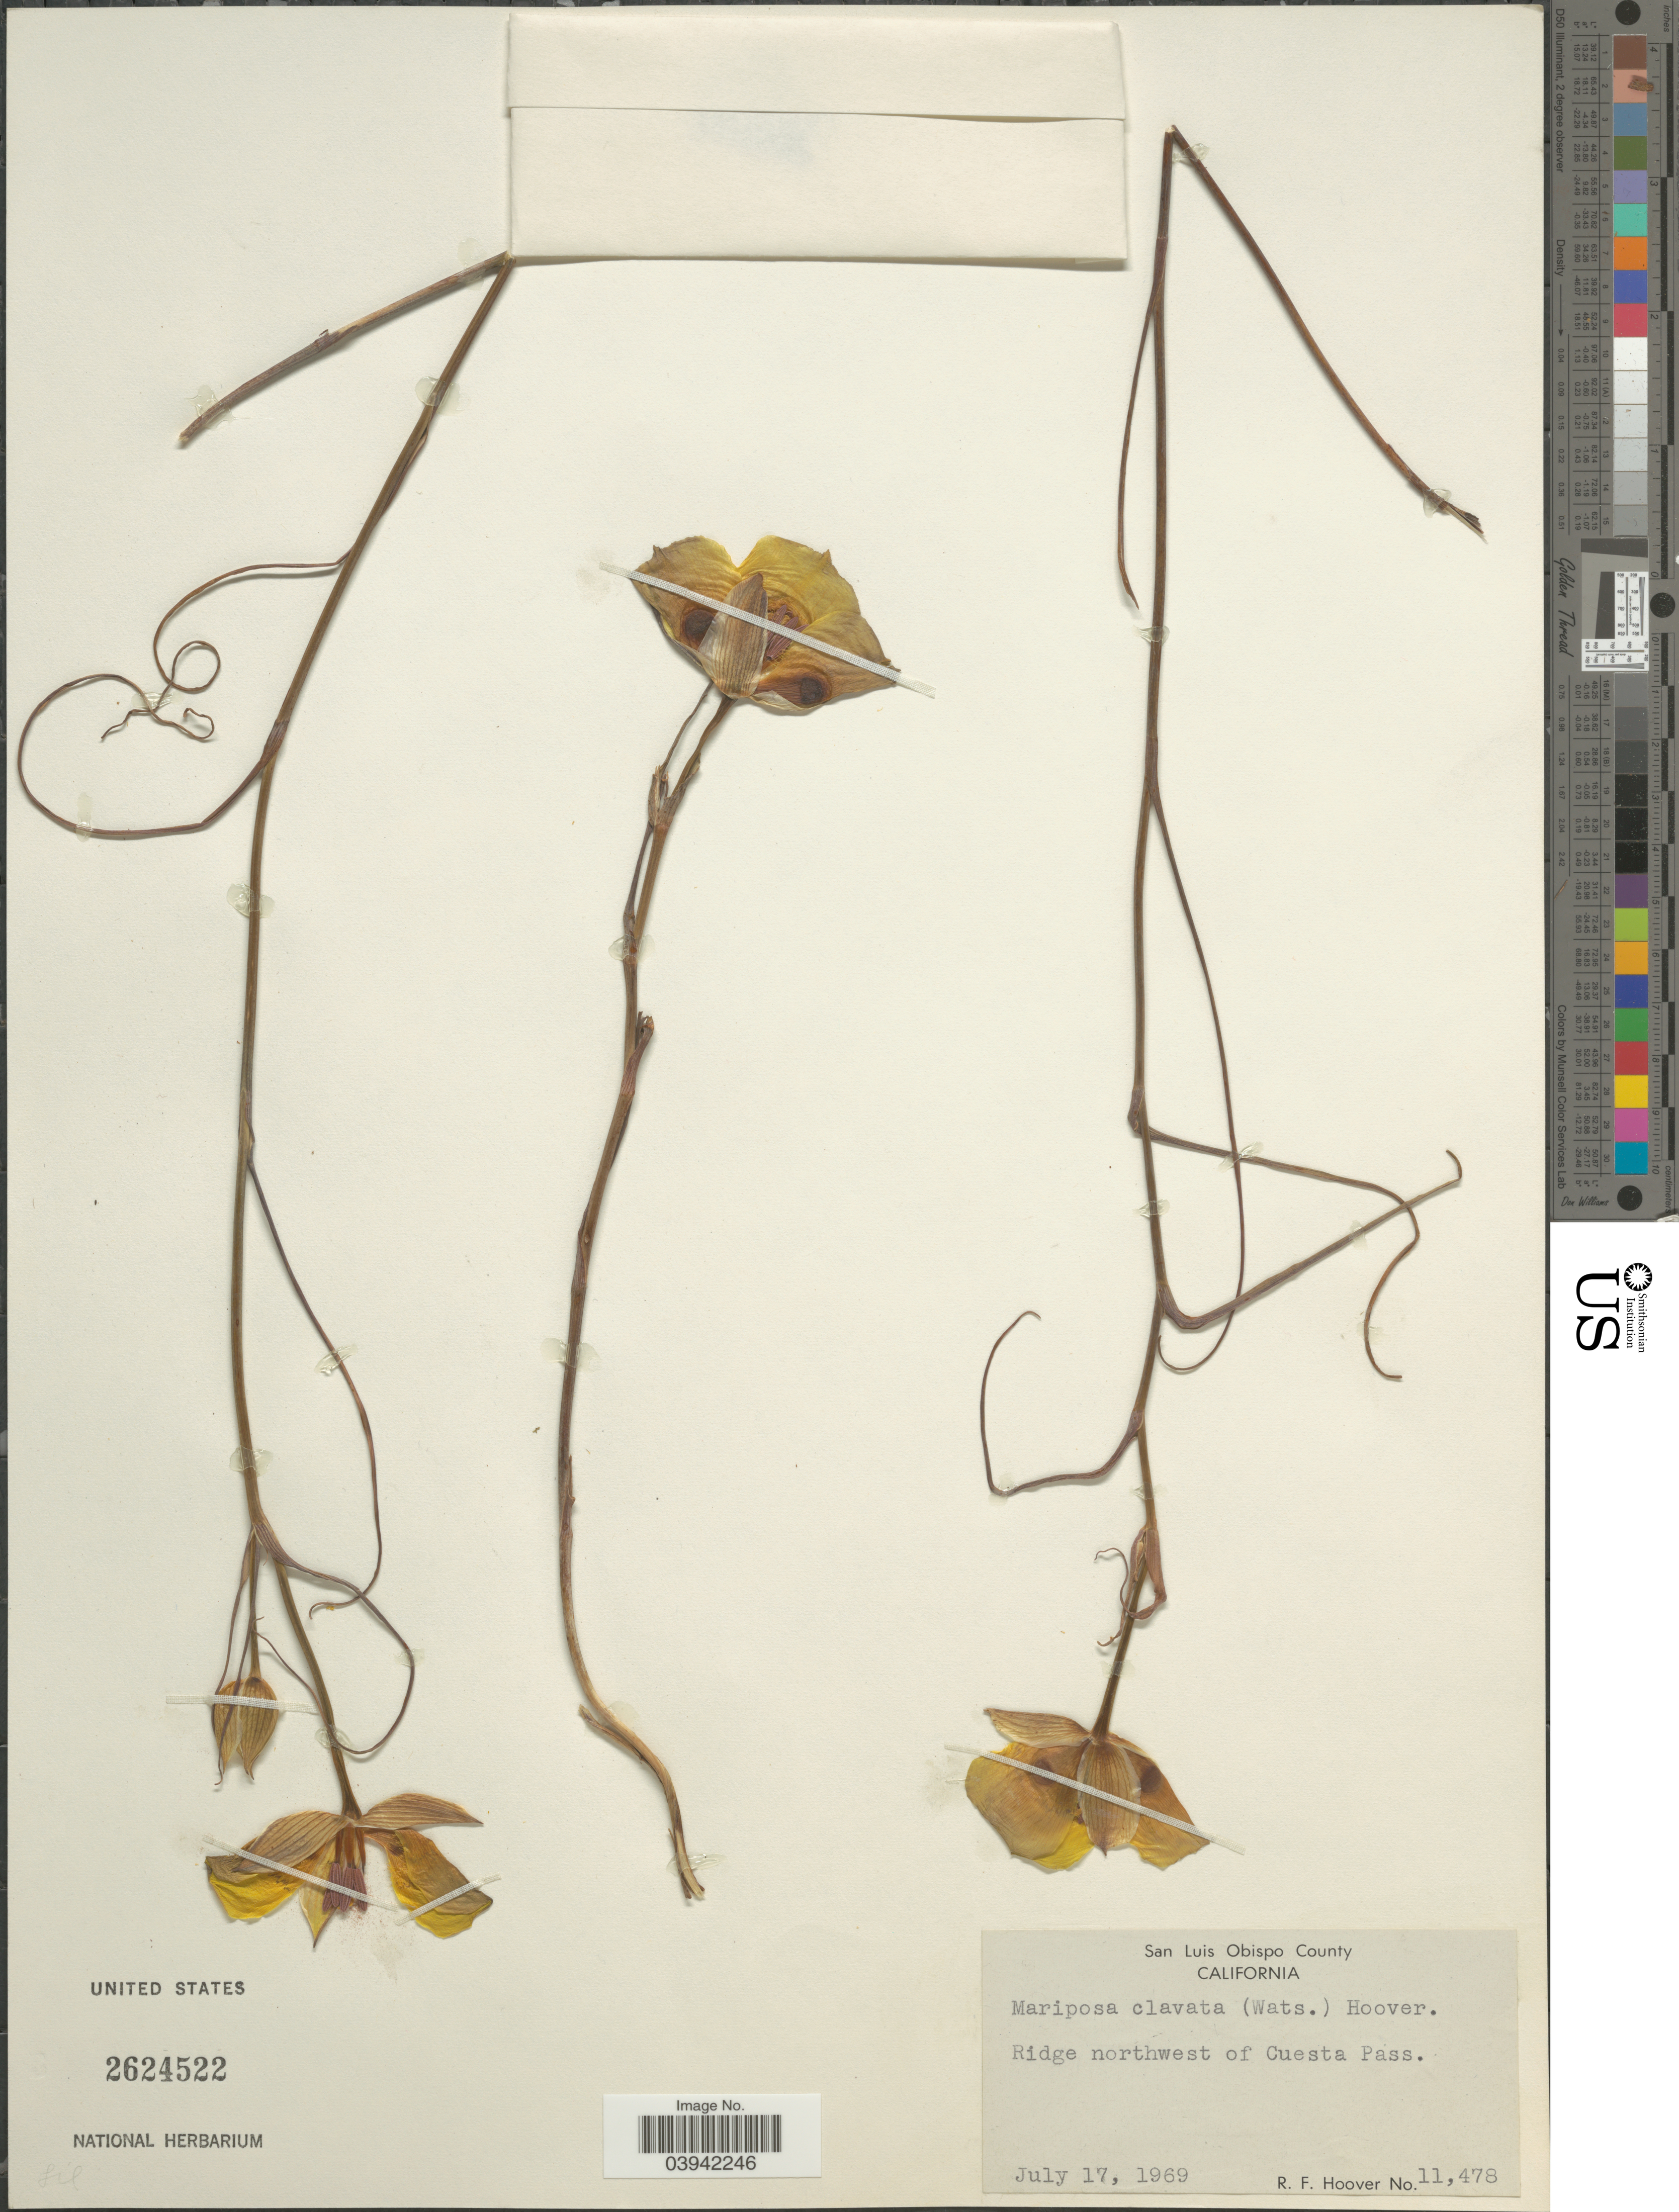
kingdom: Plantae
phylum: Tracheophyta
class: Liliopsida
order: Liliales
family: Liliaceae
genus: Calochortus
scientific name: Calochortus clavatus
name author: S. Watson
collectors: R. F. Hoover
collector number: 11478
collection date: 1969-07-17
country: United States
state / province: California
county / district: San Luis Obispo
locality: San Luis Obispo County. Ridge northwest of Cuesta Pass.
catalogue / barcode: US 2624522